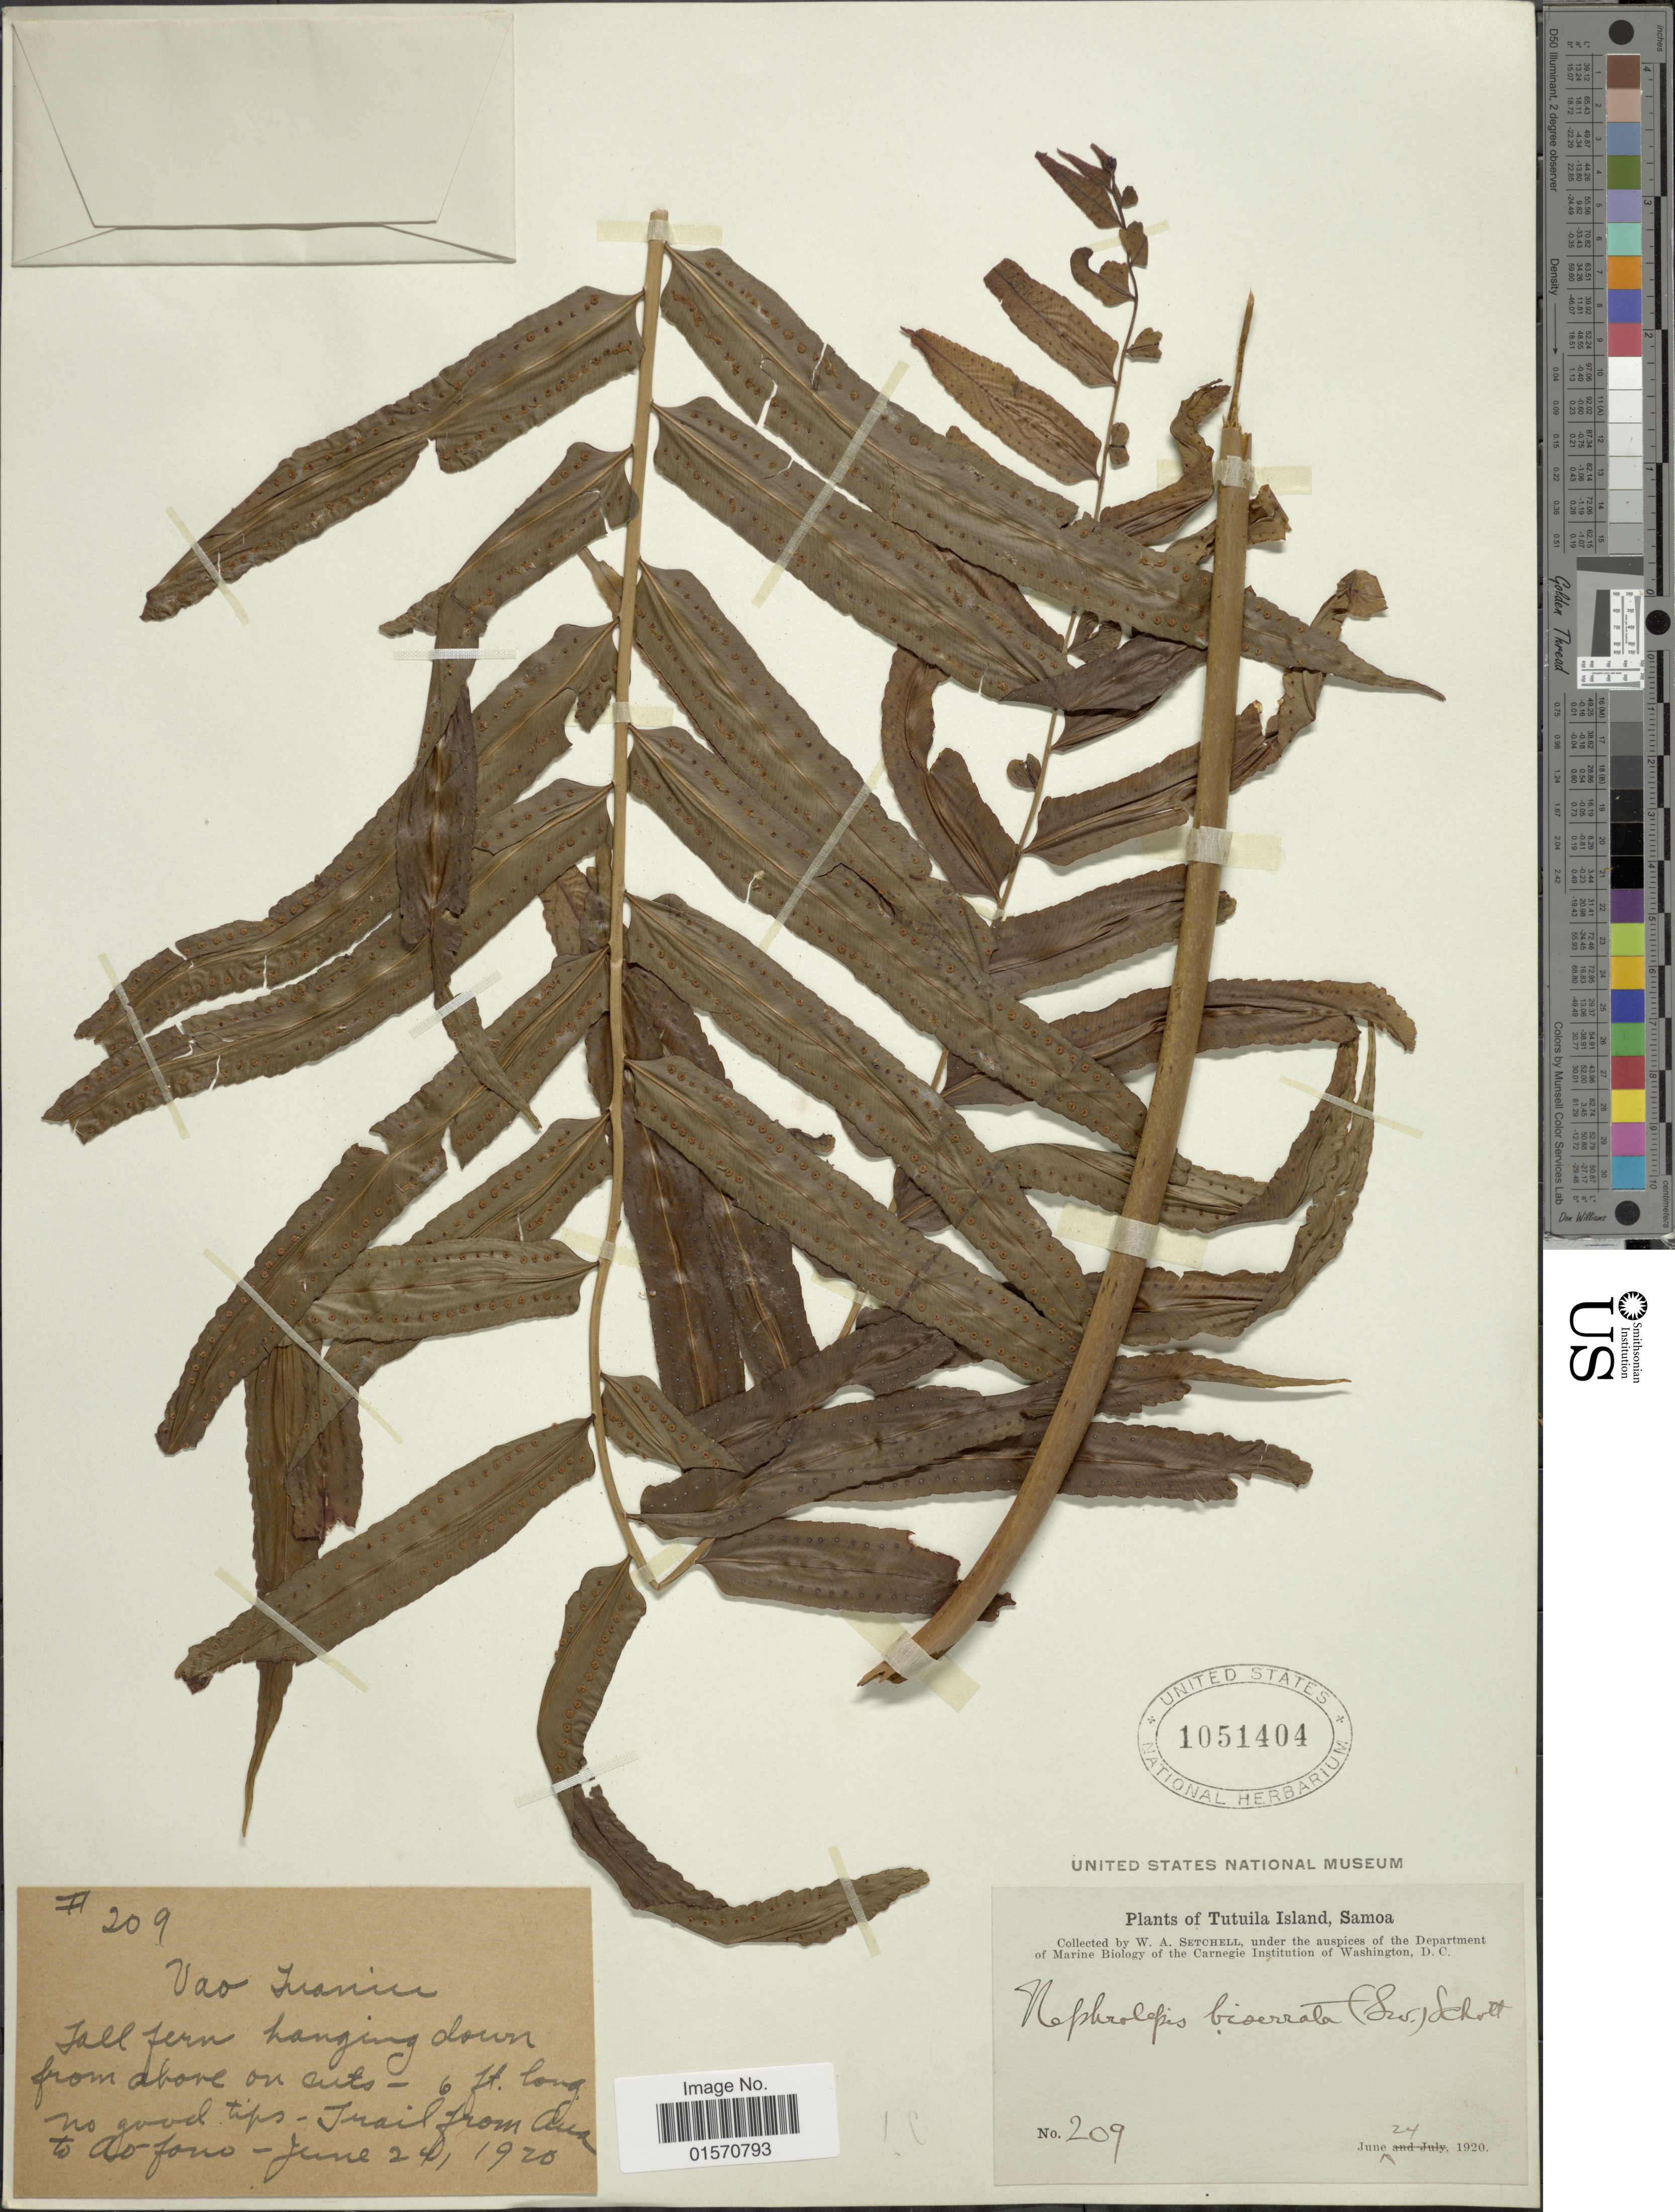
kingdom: Plantae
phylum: Tracheophyta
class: Polypodiopsida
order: Polypodiales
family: Nephrolepidaceae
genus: Nephrolepis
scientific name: Nephrolepis biserrata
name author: (Sw.) Schott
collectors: W. Setchell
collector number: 209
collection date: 1920-06-24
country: American Samoa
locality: Tutuila Island, Samoa. Vao Juaniu. Trail from Aua to Ao-fono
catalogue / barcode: US 1051404